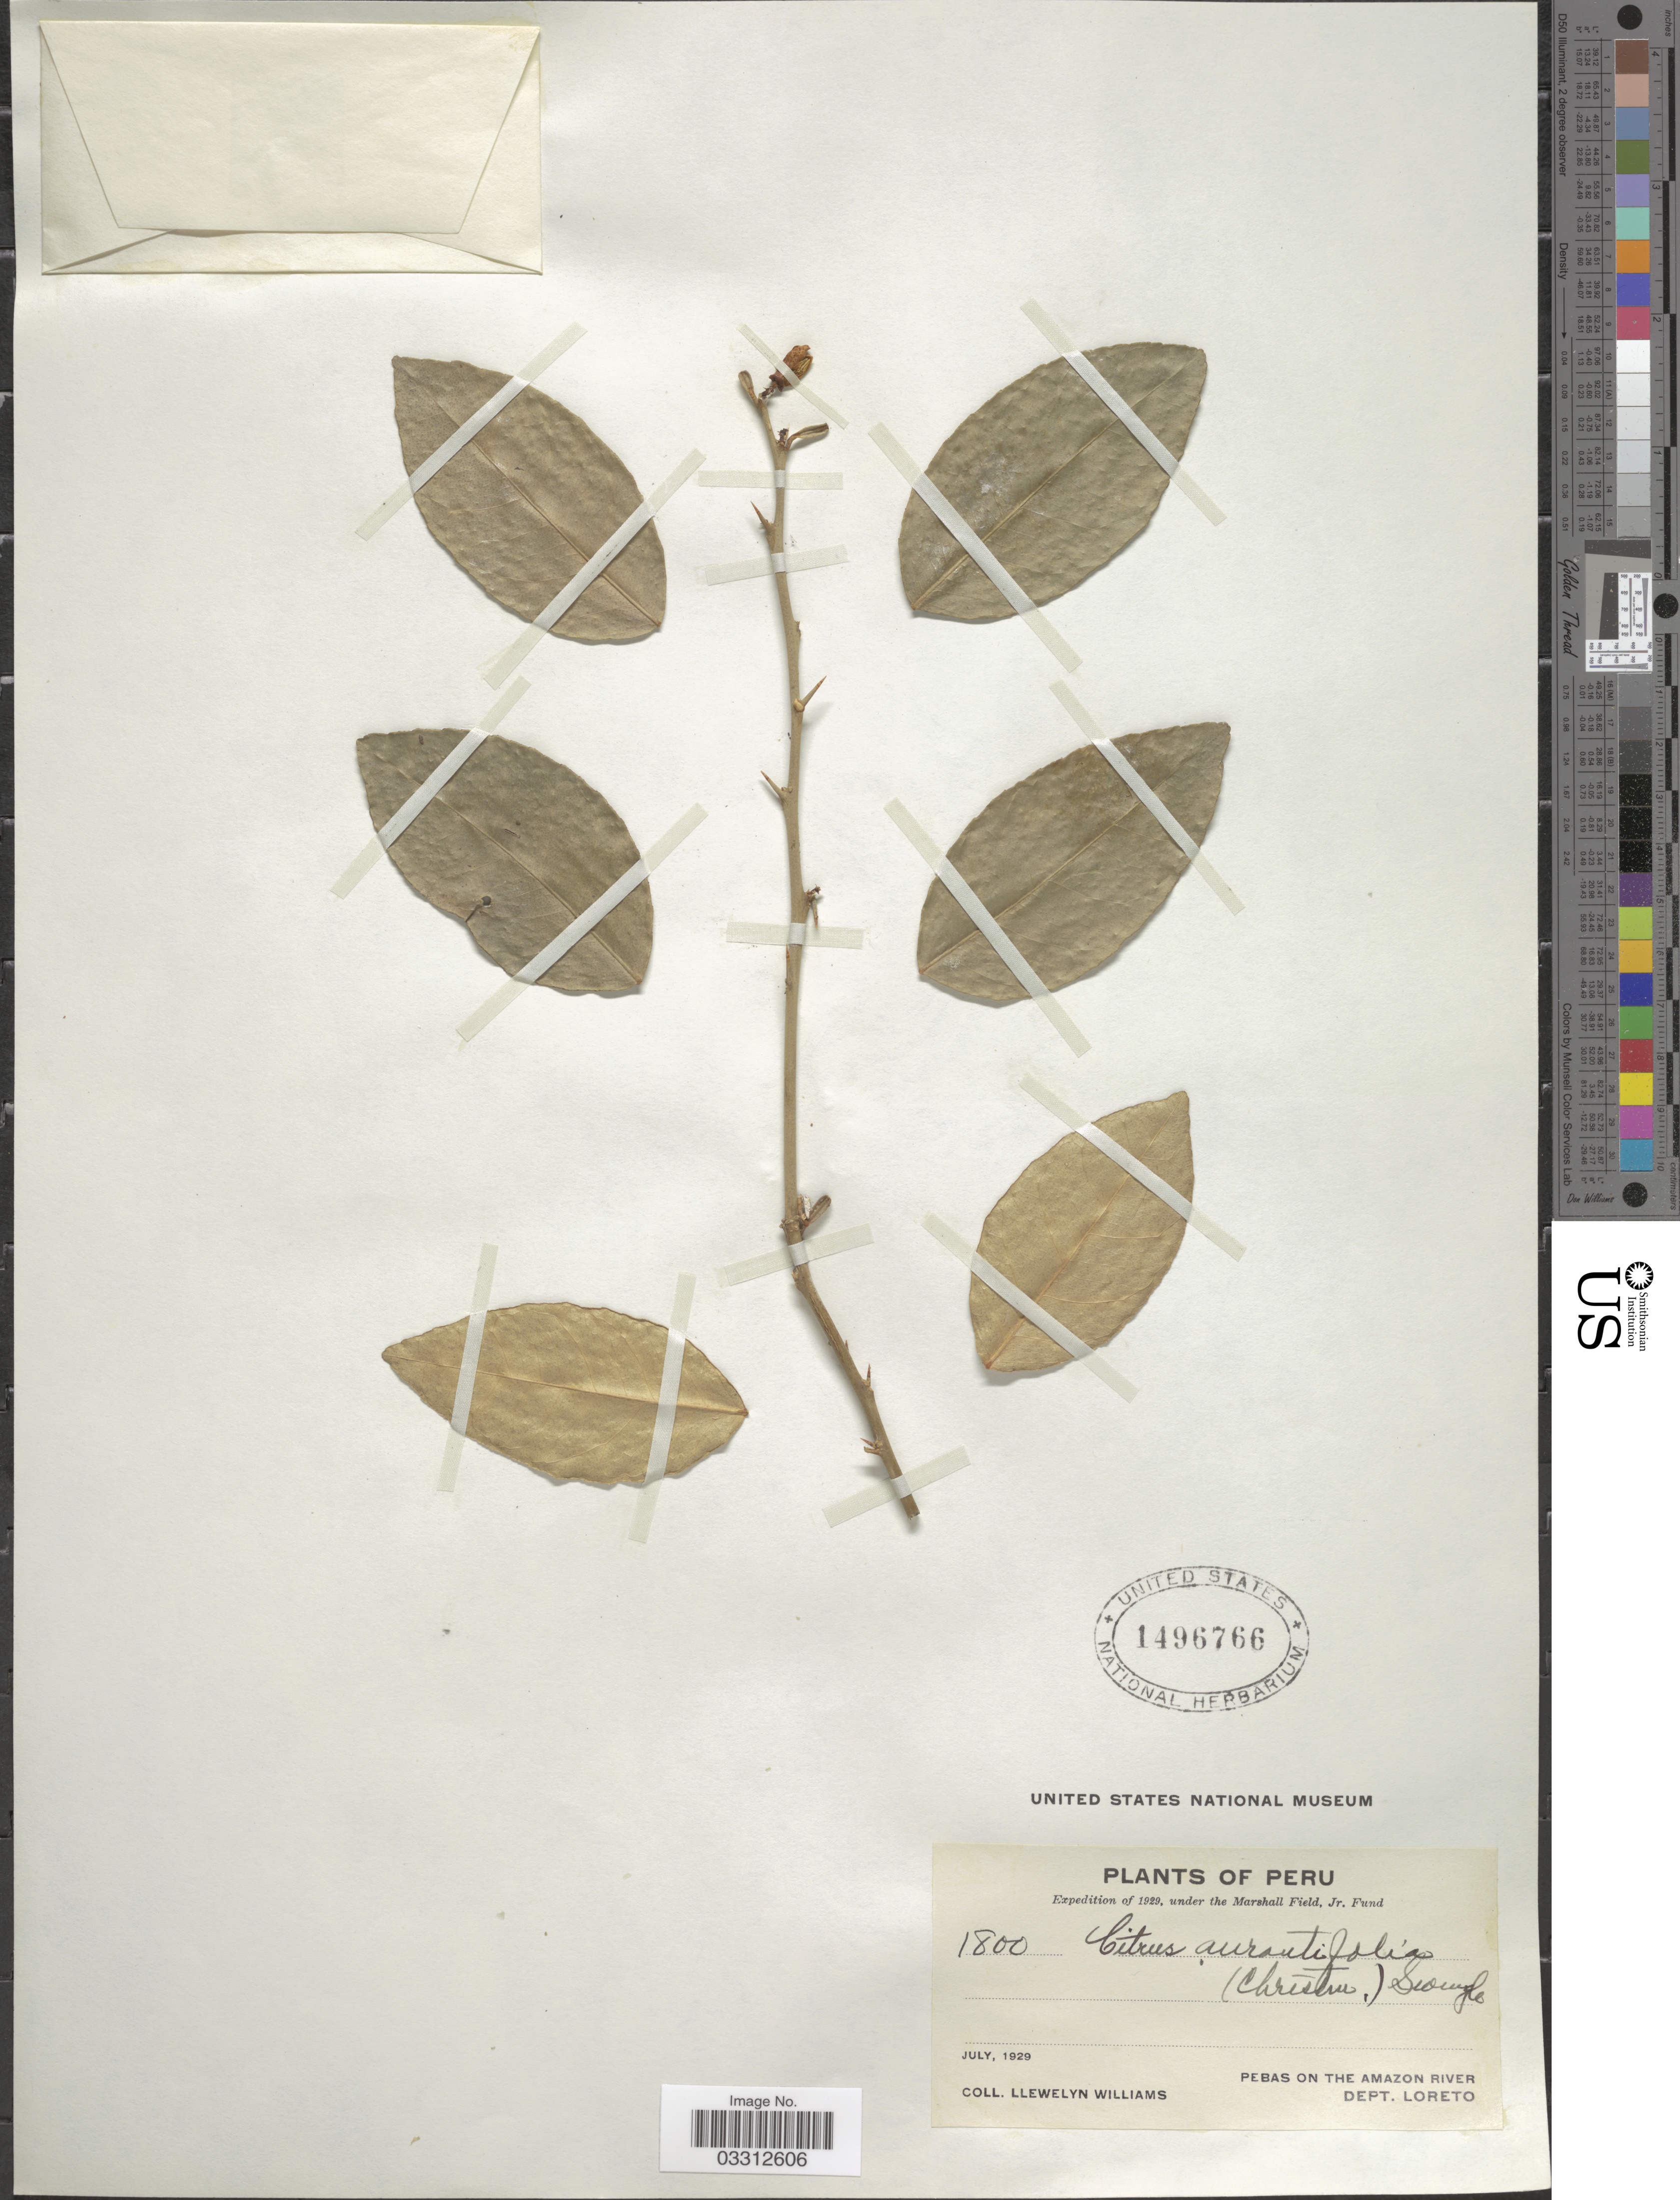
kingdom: Plantae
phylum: Tracheophyta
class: Magnoliopsida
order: Sapindales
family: Rutaceae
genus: Citrus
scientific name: Citrus x aurantifolia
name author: (Christm.) Swingle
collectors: Ll. Williams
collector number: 1800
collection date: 1929-07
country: Peru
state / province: Loreto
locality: Pebas on the Amazon River. Dept. Loreto.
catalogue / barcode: US 1496766